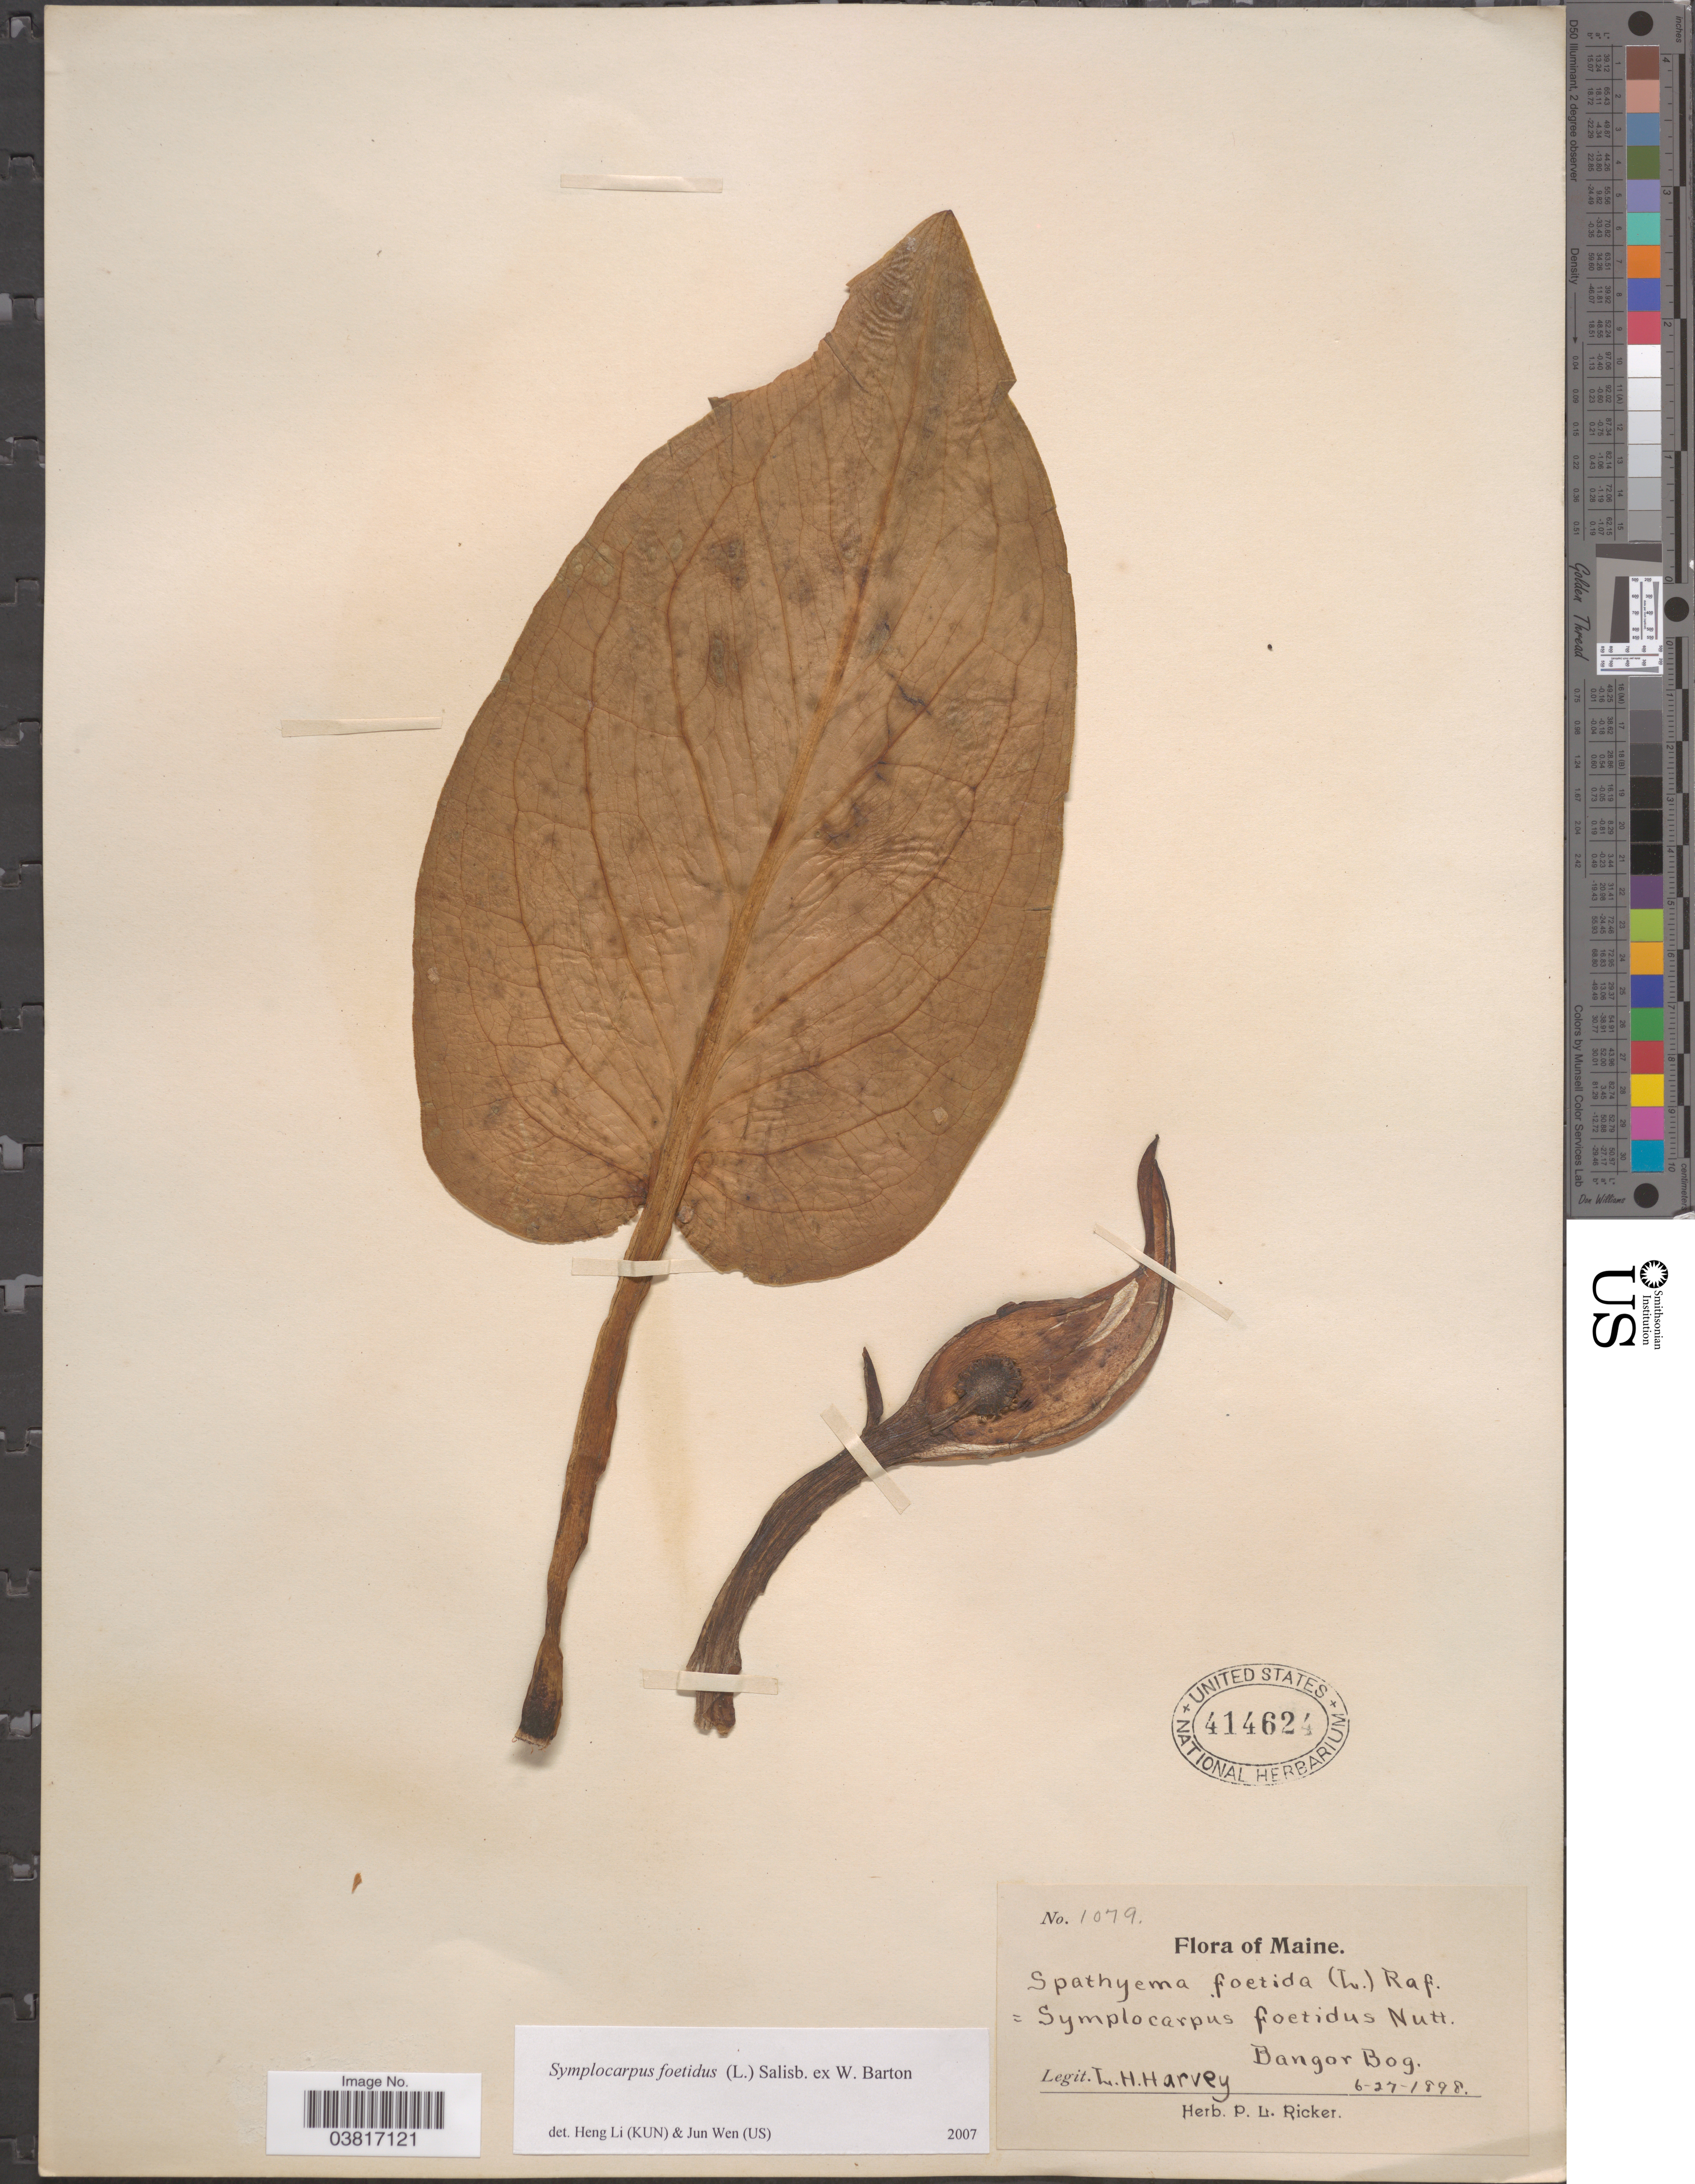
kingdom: Plantae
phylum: Tracheophyta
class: Liliopsida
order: Alismatales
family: Araceae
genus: Symplocarpus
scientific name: Symplocarpus foetidus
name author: (L.) W. Salisb. ex W.P.C. Barton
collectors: L. H. Harvey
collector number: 1079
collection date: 1898-06-27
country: United States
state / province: Maine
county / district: Penobscot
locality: Bangor Bog.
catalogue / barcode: US 414624